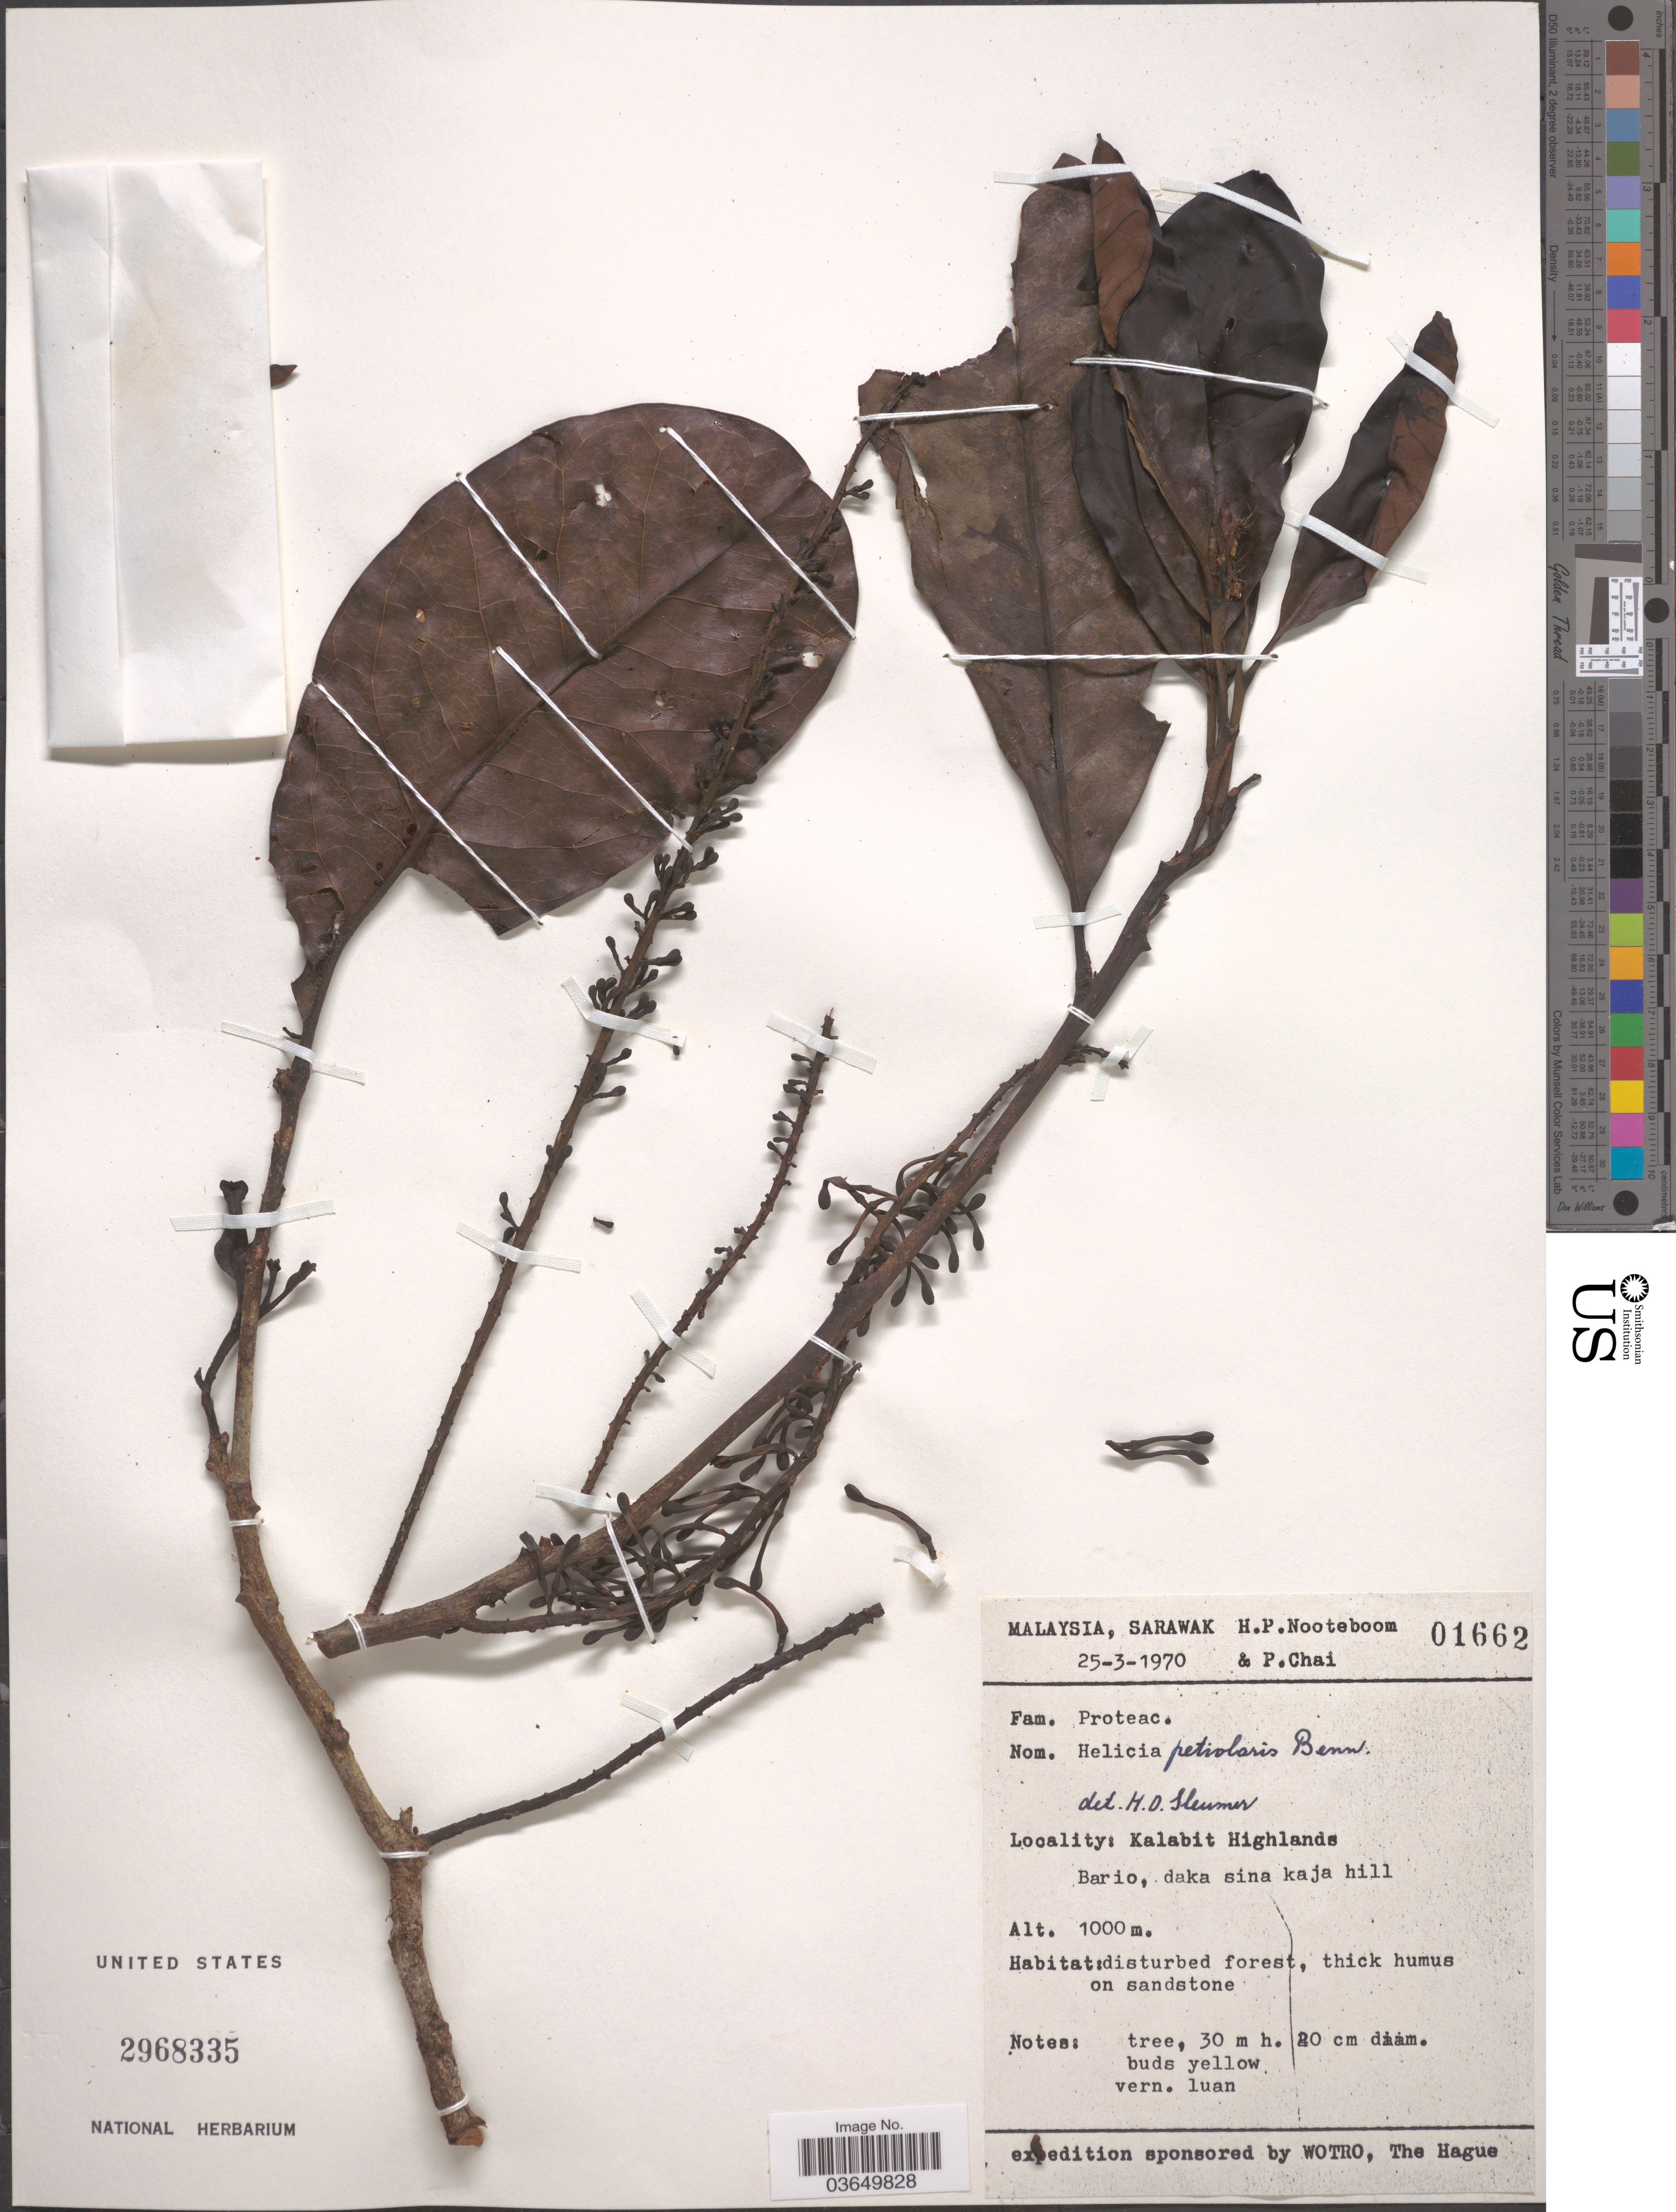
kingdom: Plantae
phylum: Tracheophyta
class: Magnoliopsida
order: Proteales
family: Proteaceae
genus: Helicia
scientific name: Helicia petiolaris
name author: A.W. Benn.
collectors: H. P. Nooteboom & P. Chai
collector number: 01662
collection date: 1970-03-25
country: Malaysia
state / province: Sarawak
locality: Kalabit Highlands. Bario, daka sina kaja hill.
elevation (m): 1000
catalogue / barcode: US 2968335